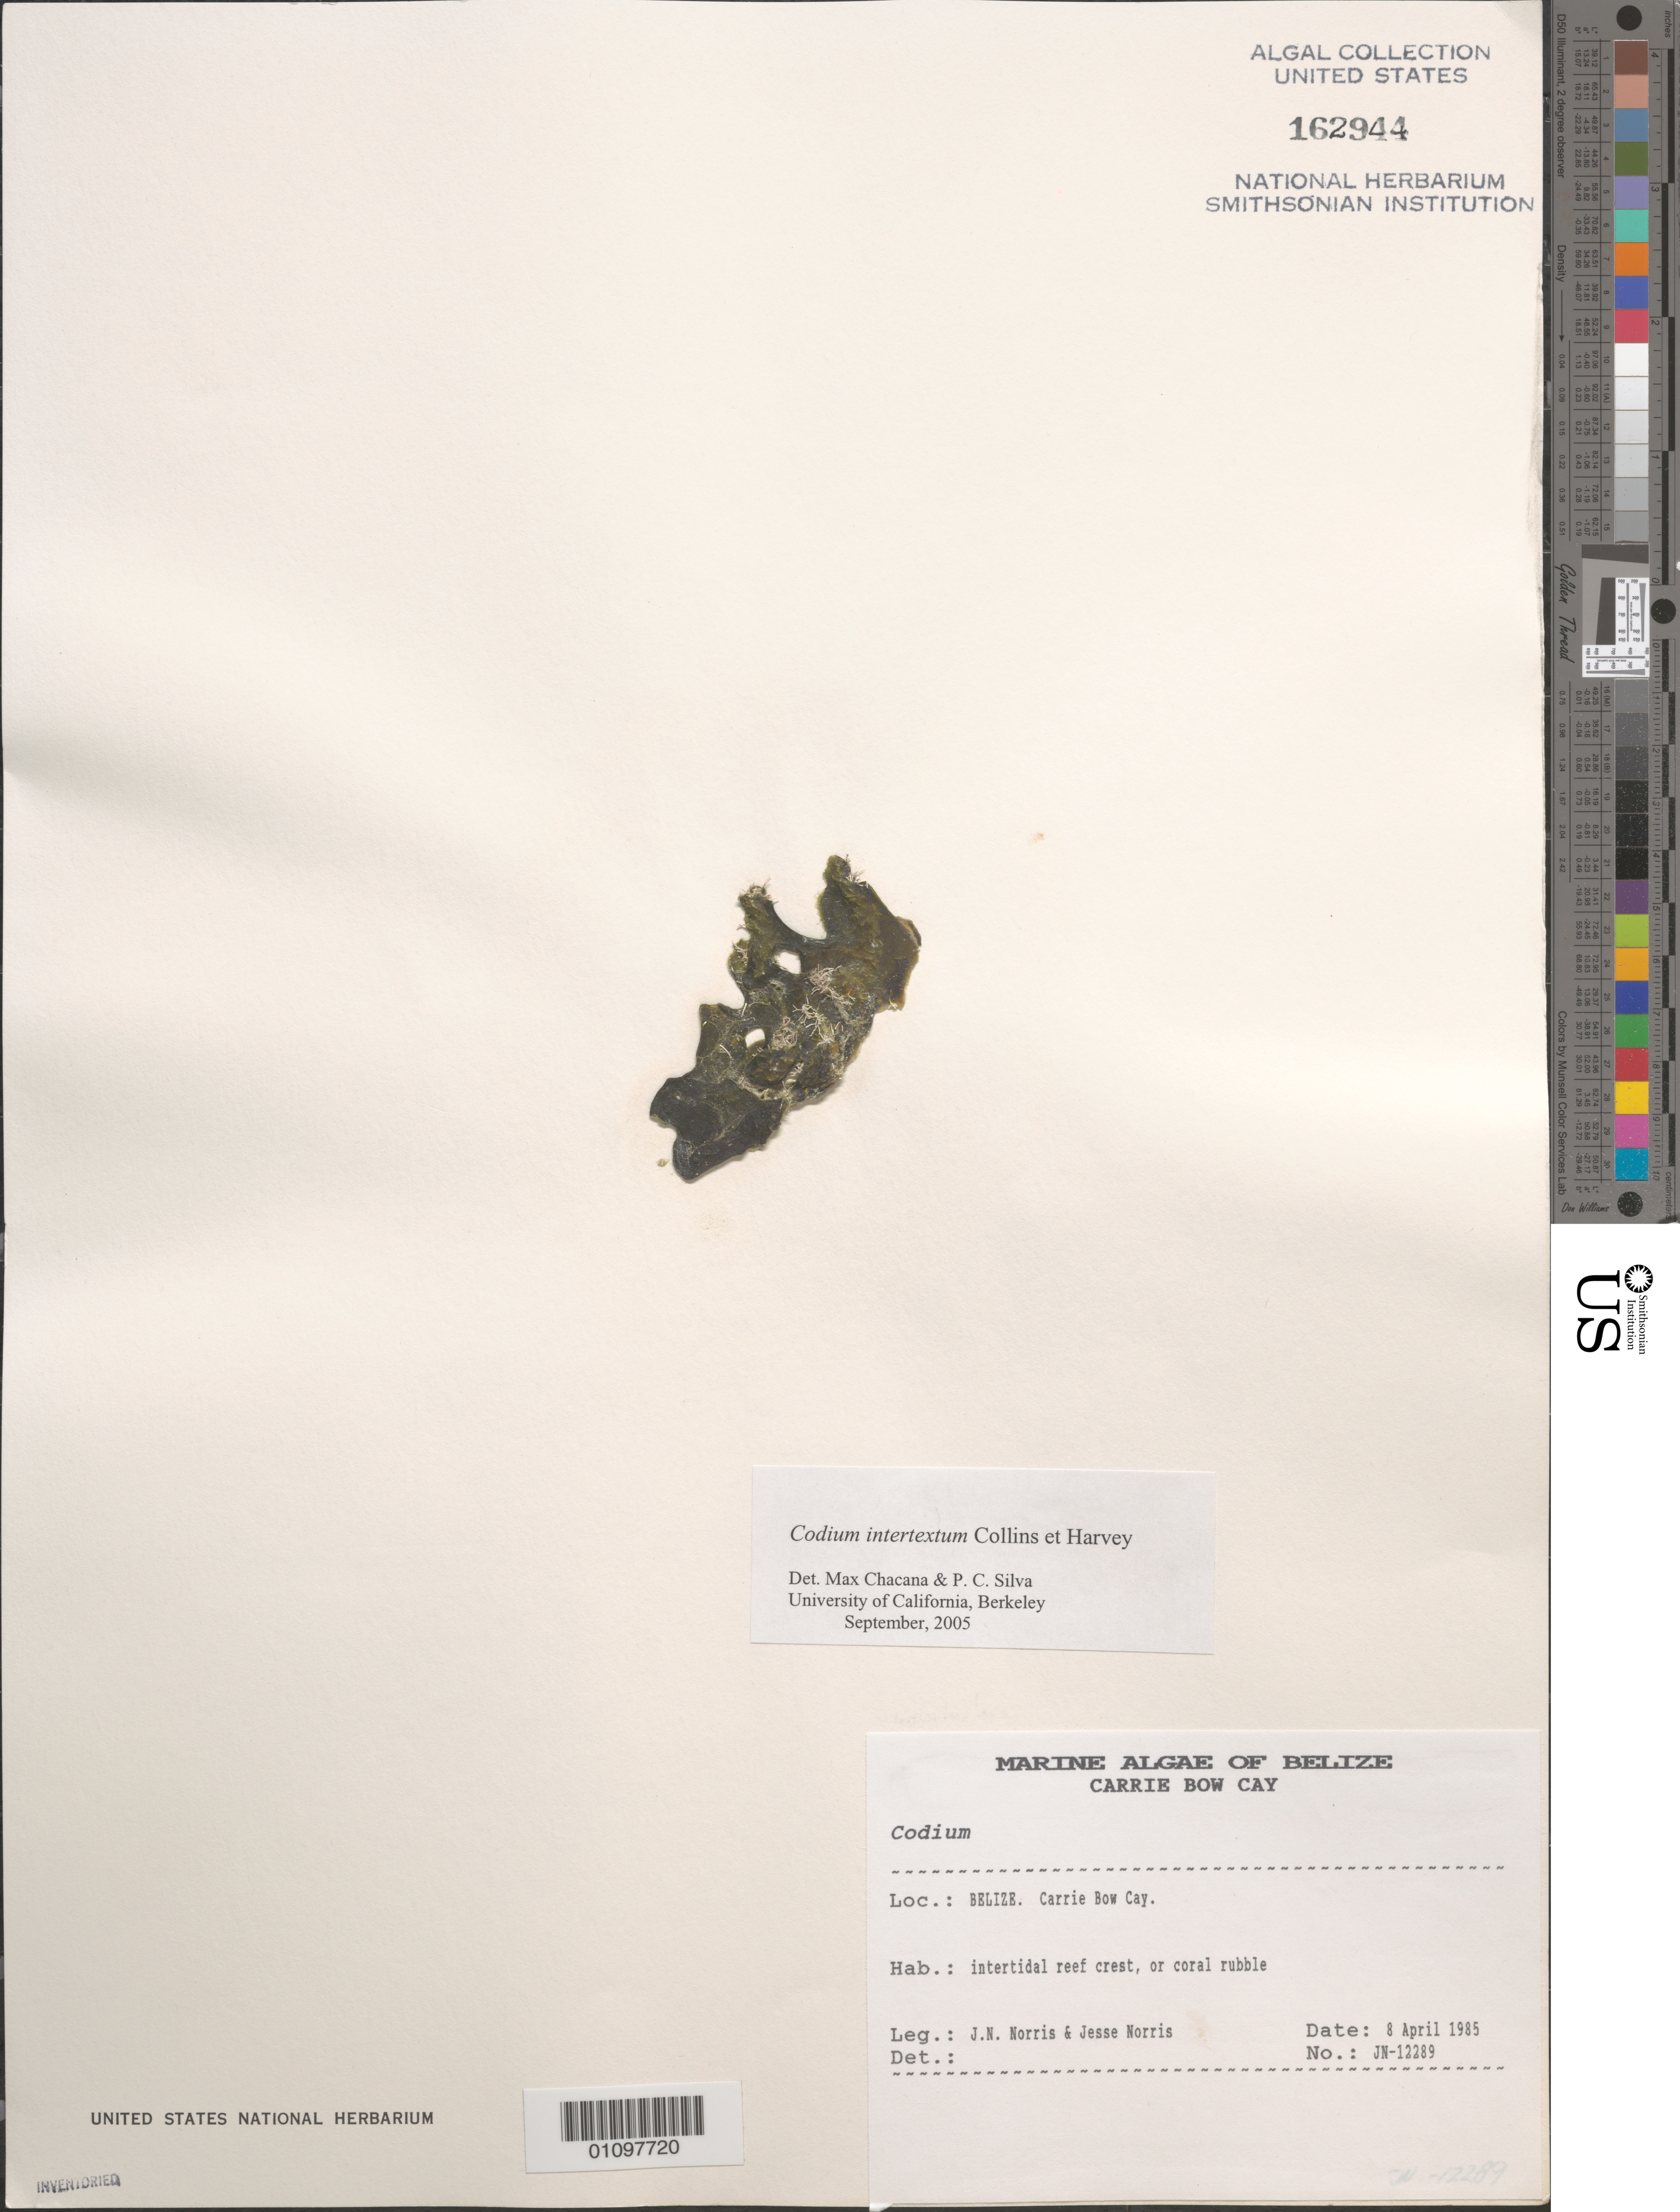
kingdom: Plantae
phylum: Chlorophyta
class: Ulvophyceae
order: Bryopsidales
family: Codiaceae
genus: Codium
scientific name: Codium intertextum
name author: Collins & Herv.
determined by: Chacana, M. E.; Silva, P. C.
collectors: J. N. Norris & J. A. Norris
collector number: JN-12289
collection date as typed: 08 Apr 1985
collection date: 1985-04-08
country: Belize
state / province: Stann Creek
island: Carrie Bow Cay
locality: Reef crest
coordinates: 16 48'N, 88 05'W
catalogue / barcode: US 162944